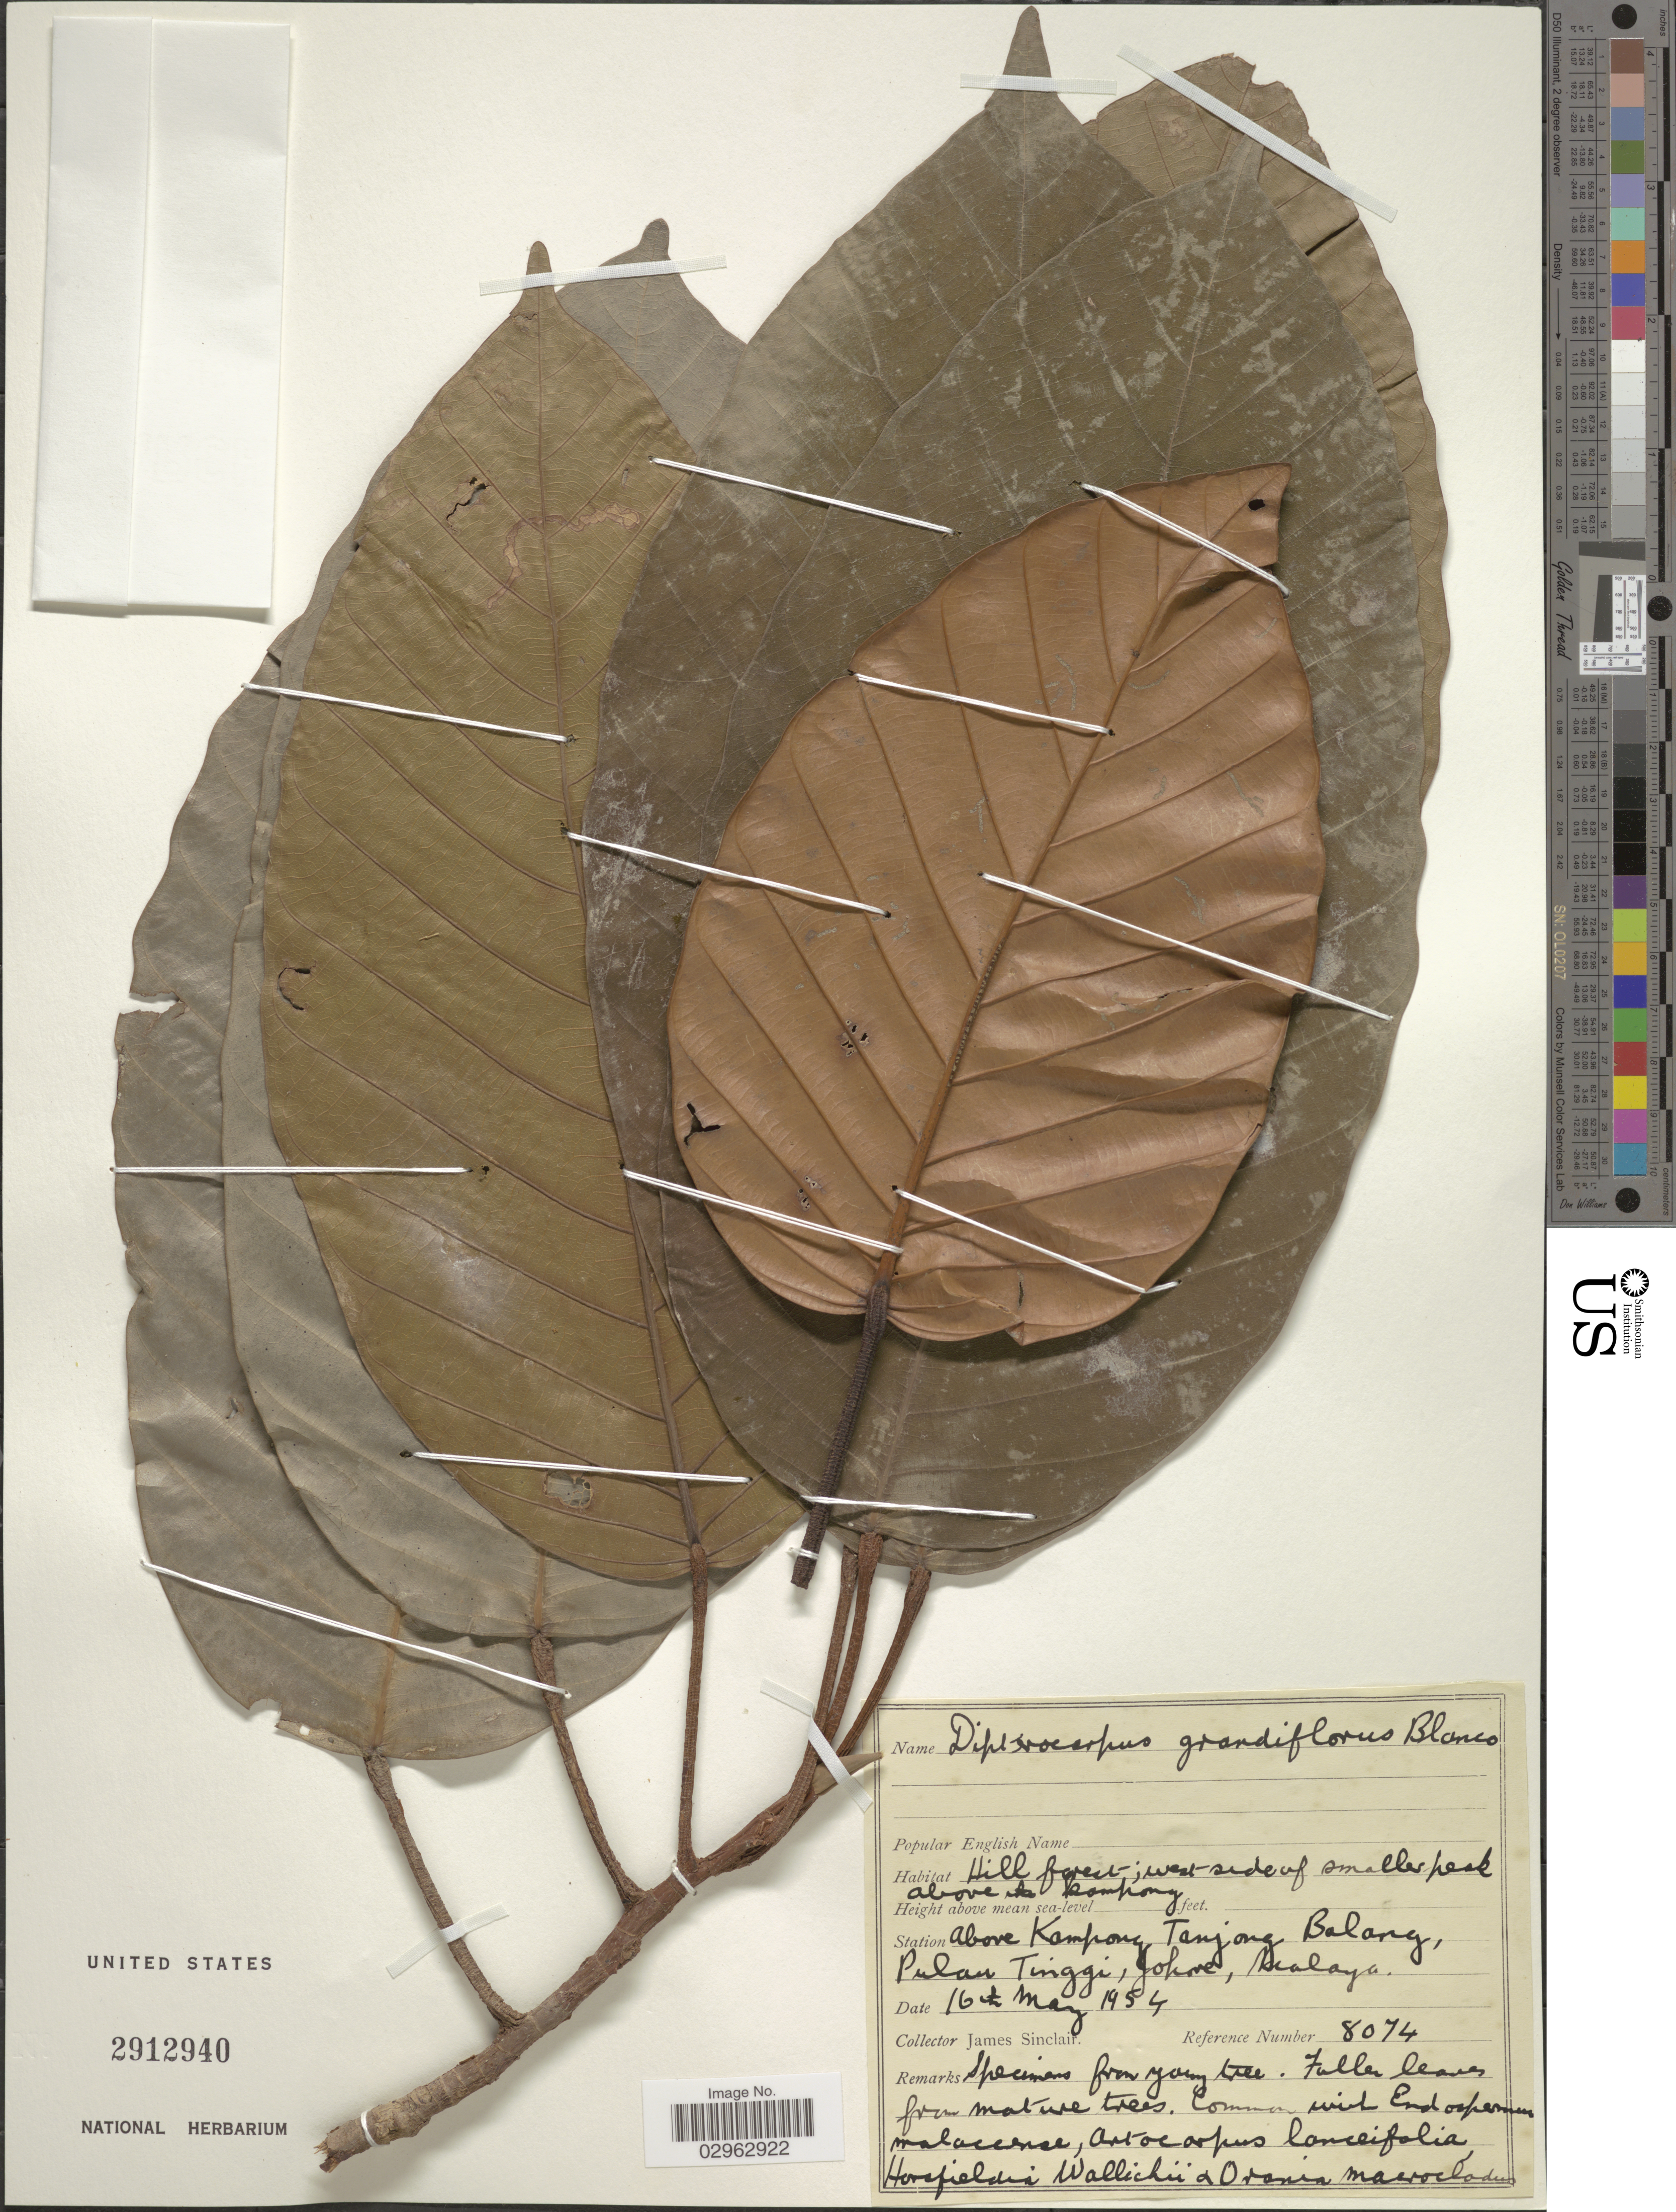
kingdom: Plantae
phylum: Tracheophyta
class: Magnoliopsida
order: Malvales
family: Dipterocarpaceae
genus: Dipterocarpus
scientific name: Dipterocarpus grandiflorus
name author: (Blanco) Blanco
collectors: J. Sinclair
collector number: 8074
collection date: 1954-05-16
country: Malaysia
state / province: Johor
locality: Station above Kampong, Tanjong Balang, Pulau Tinggi, Johore, Malaya.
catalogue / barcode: US 2912940